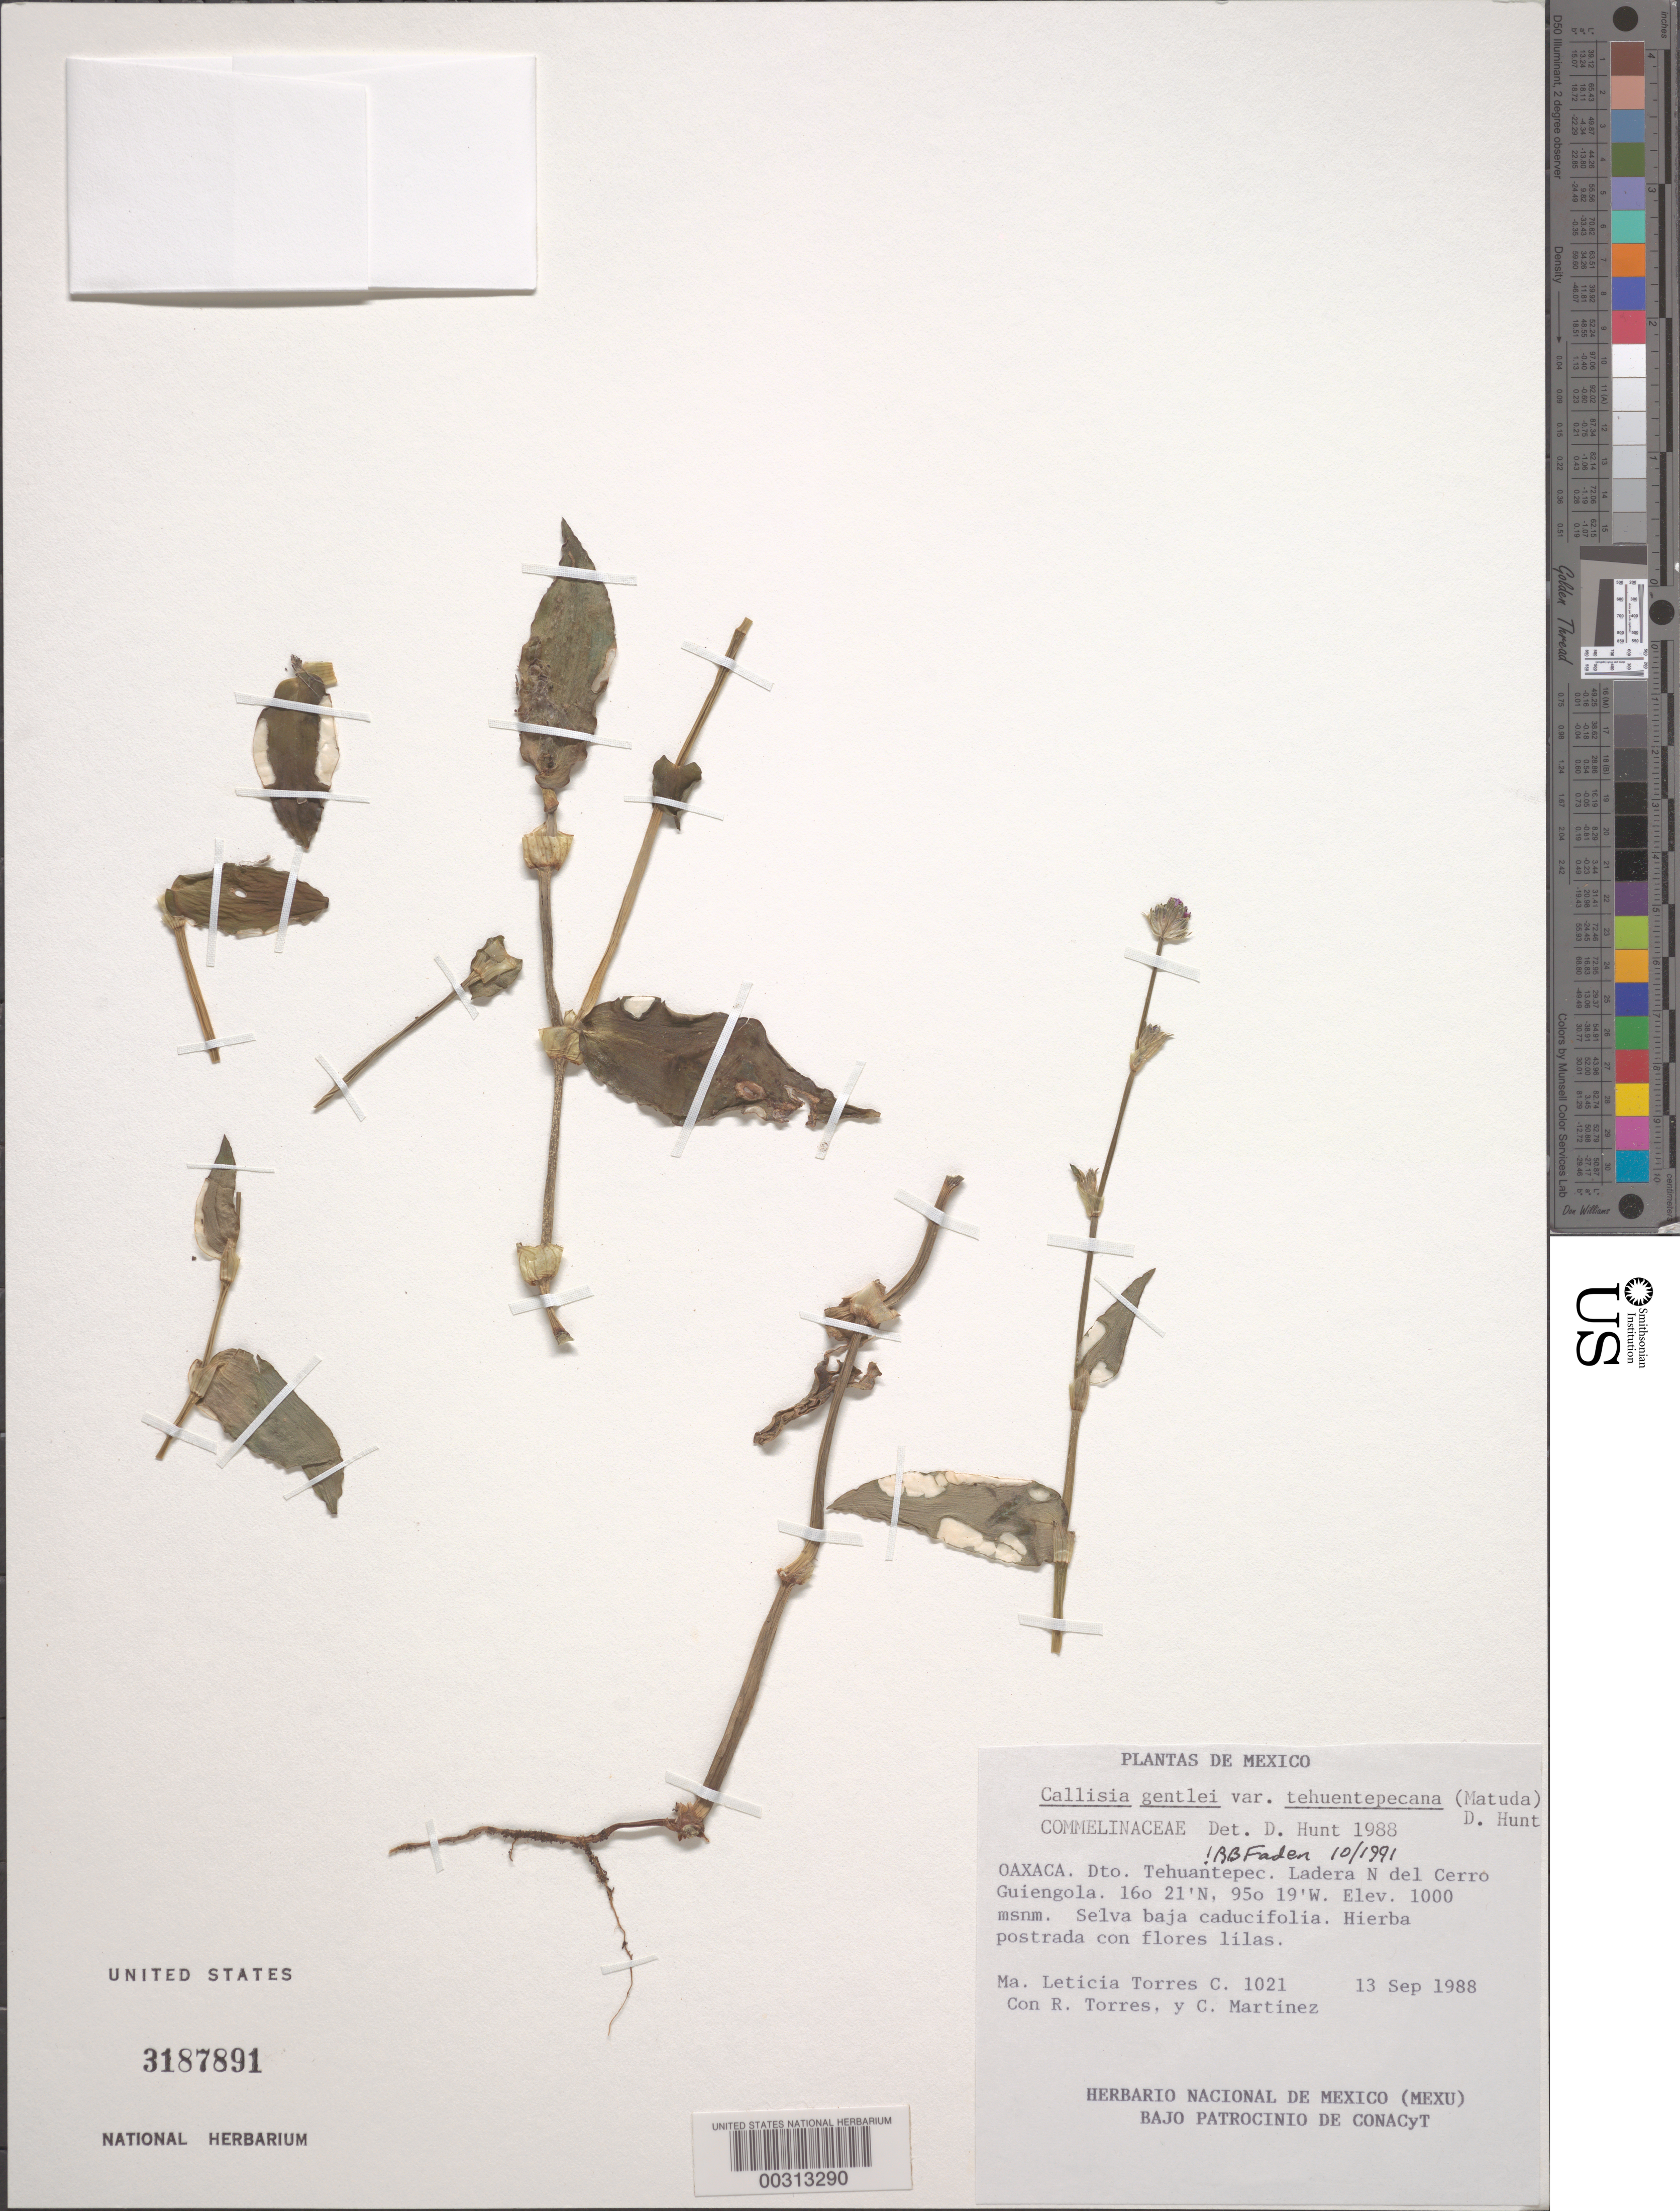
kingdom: Plantae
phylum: Tracheophyta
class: Liliopsida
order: Commelinales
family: Commelinaceae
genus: Callisia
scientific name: Callisia gentlei var. tehuentepecana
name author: (Matuda) D.R. Hunt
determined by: Faden, Robert B., (US), Smithsonian Institution - National Museum of Natural History (UNITED STATES)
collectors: L. Tores, R. Tores & C. Martínez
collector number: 1021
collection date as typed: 13 Sep 1988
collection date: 1988-09-13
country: Mexico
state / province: Oaxaca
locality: Tehuantepec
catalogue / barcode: US 3187891